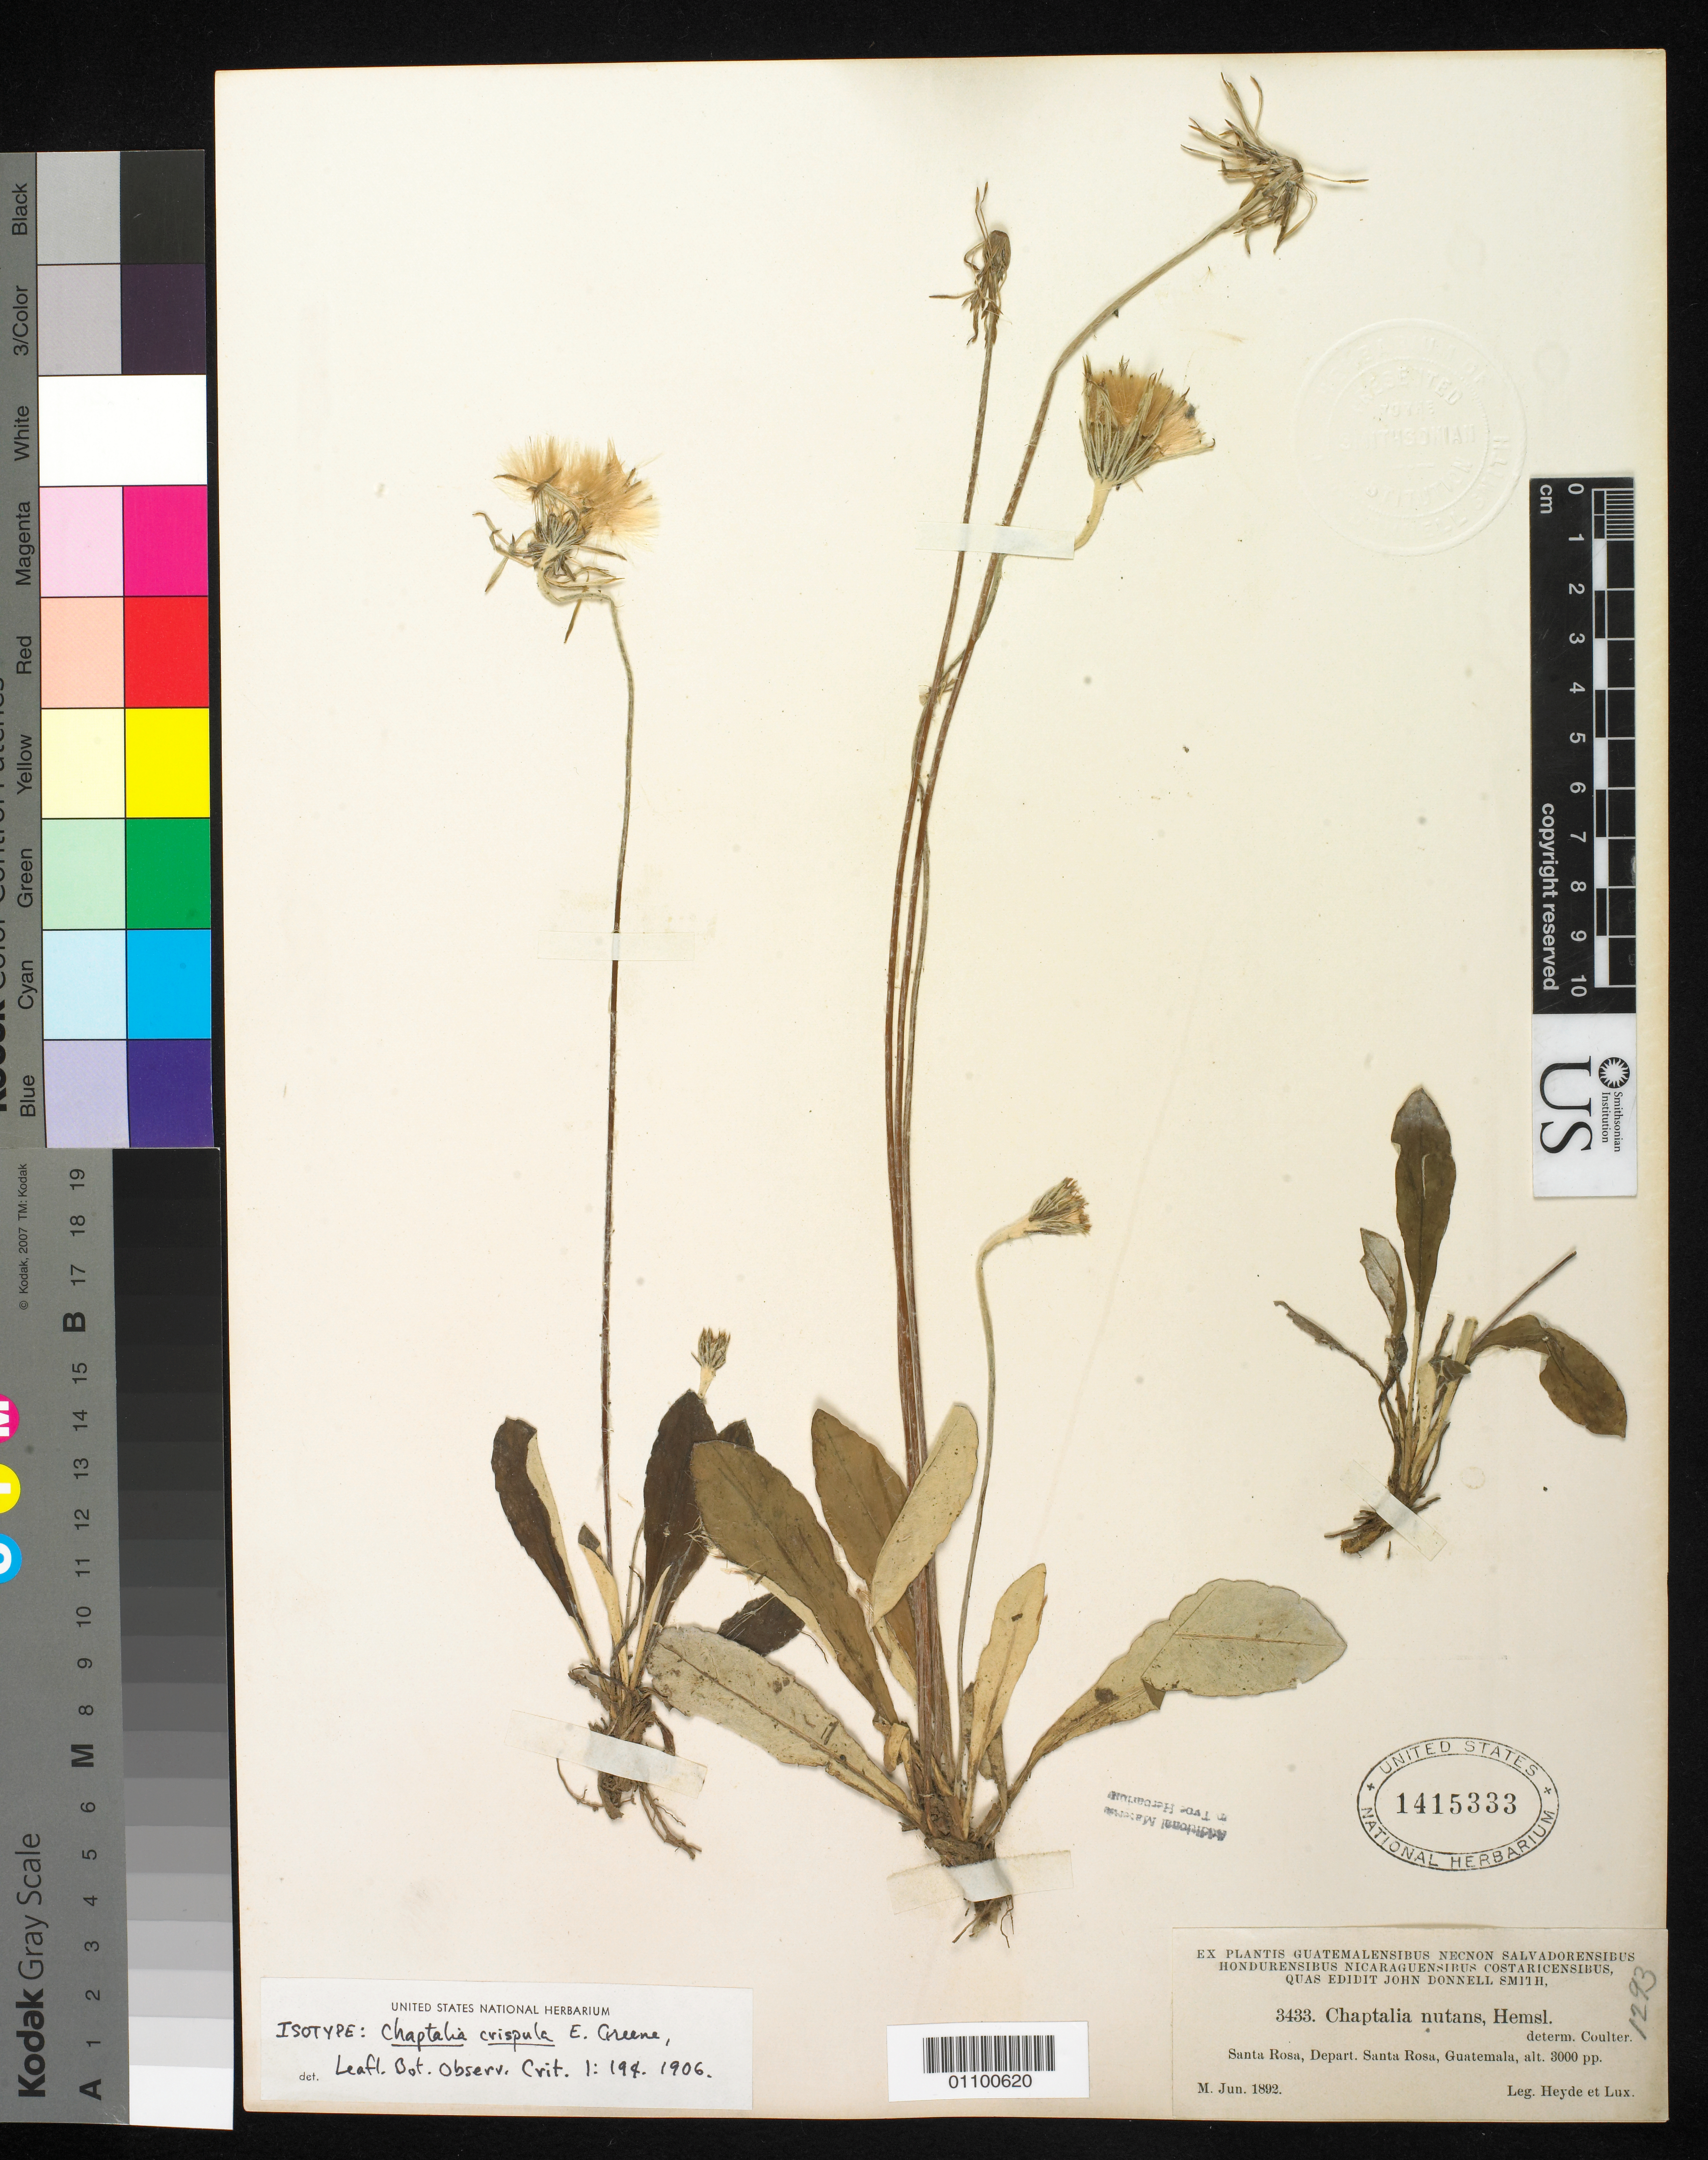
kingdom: Plantae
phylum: Tracheophyta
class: Magnoliopsida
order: Asterales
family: Asteraceae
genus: Chaptalia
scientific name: Chaptalia crispula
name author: Greene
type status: Isotype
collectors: J. Donnell Smith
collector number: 3433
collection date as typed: Jun 1892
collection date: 1892-06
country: Guatemala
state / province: Santa Rosa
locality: Santa Rosa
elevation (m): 914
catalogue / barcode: US 1415333